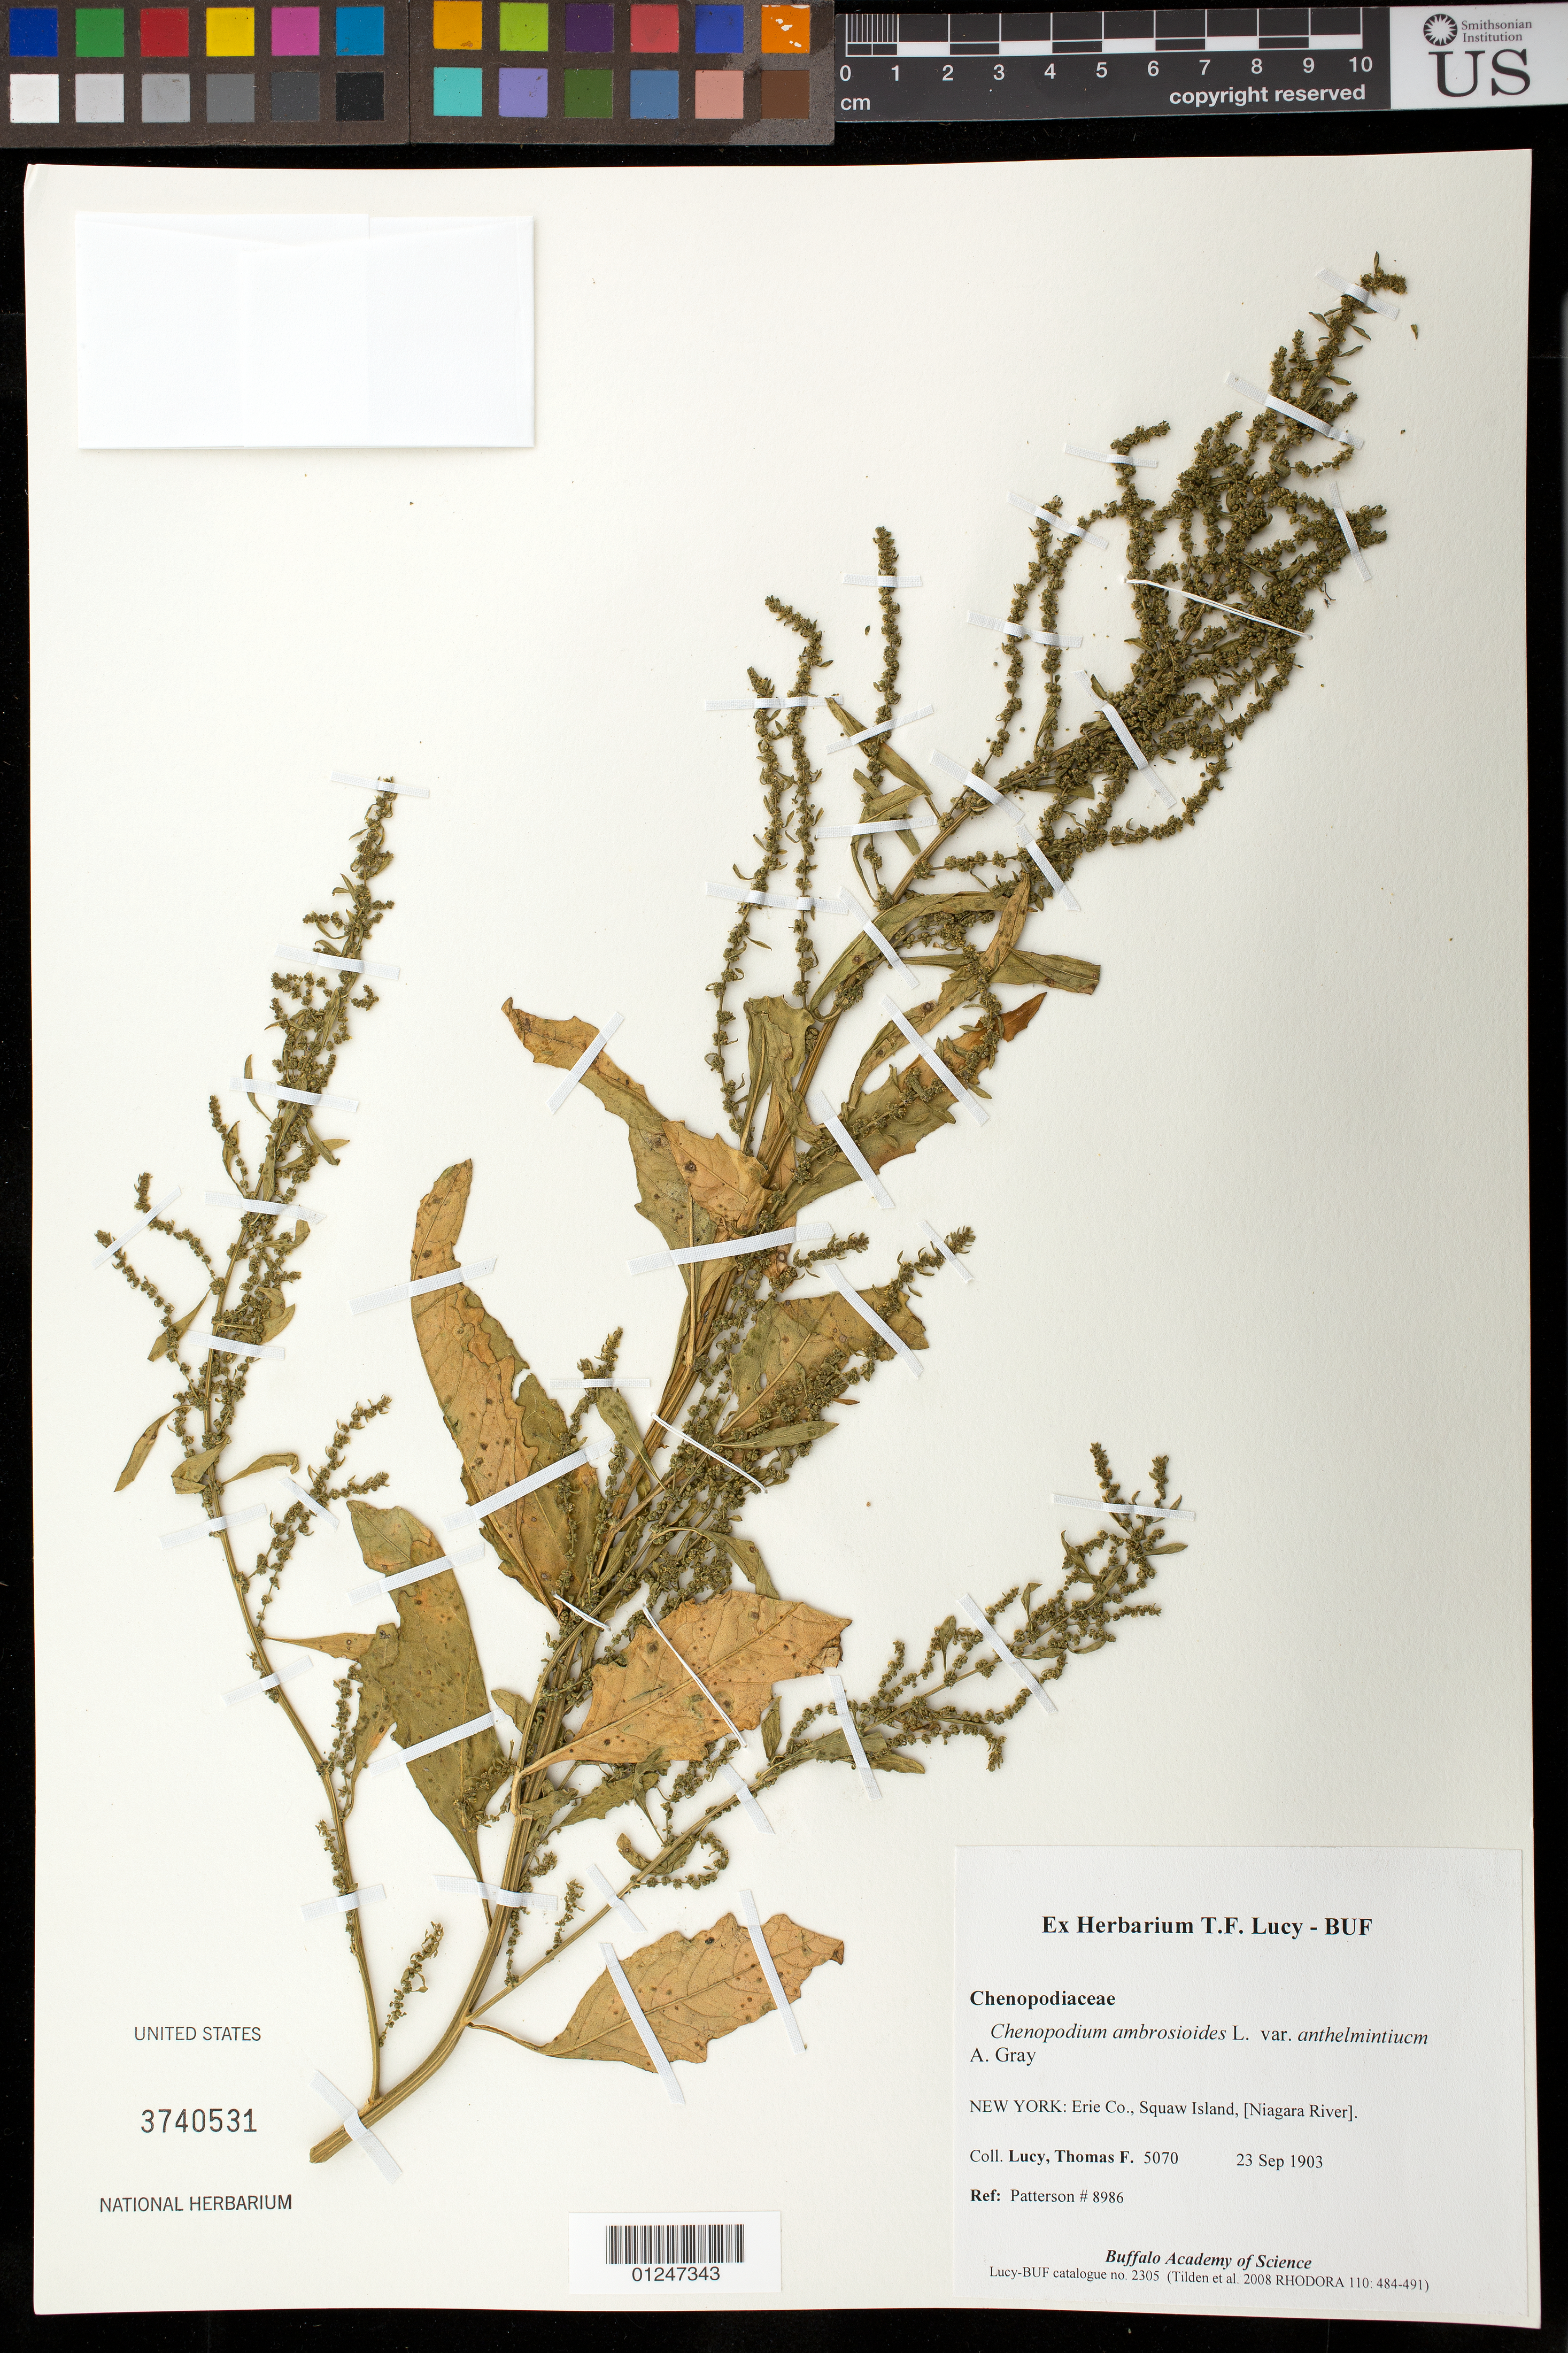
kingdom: Plantae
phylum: Tracheophyta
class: Magnoliopsida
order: Caryophyllales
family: Amaranthaceae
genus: Chenopodium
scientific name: Chenopodium ambrosioides var. anthelminticum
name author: (L.) A. Gray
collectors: T. Lucy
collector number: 5070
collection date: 1903-09-23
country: United States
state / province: New York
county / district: Erie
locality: Squaw Island, Niagara River.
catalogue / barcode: US 3740531